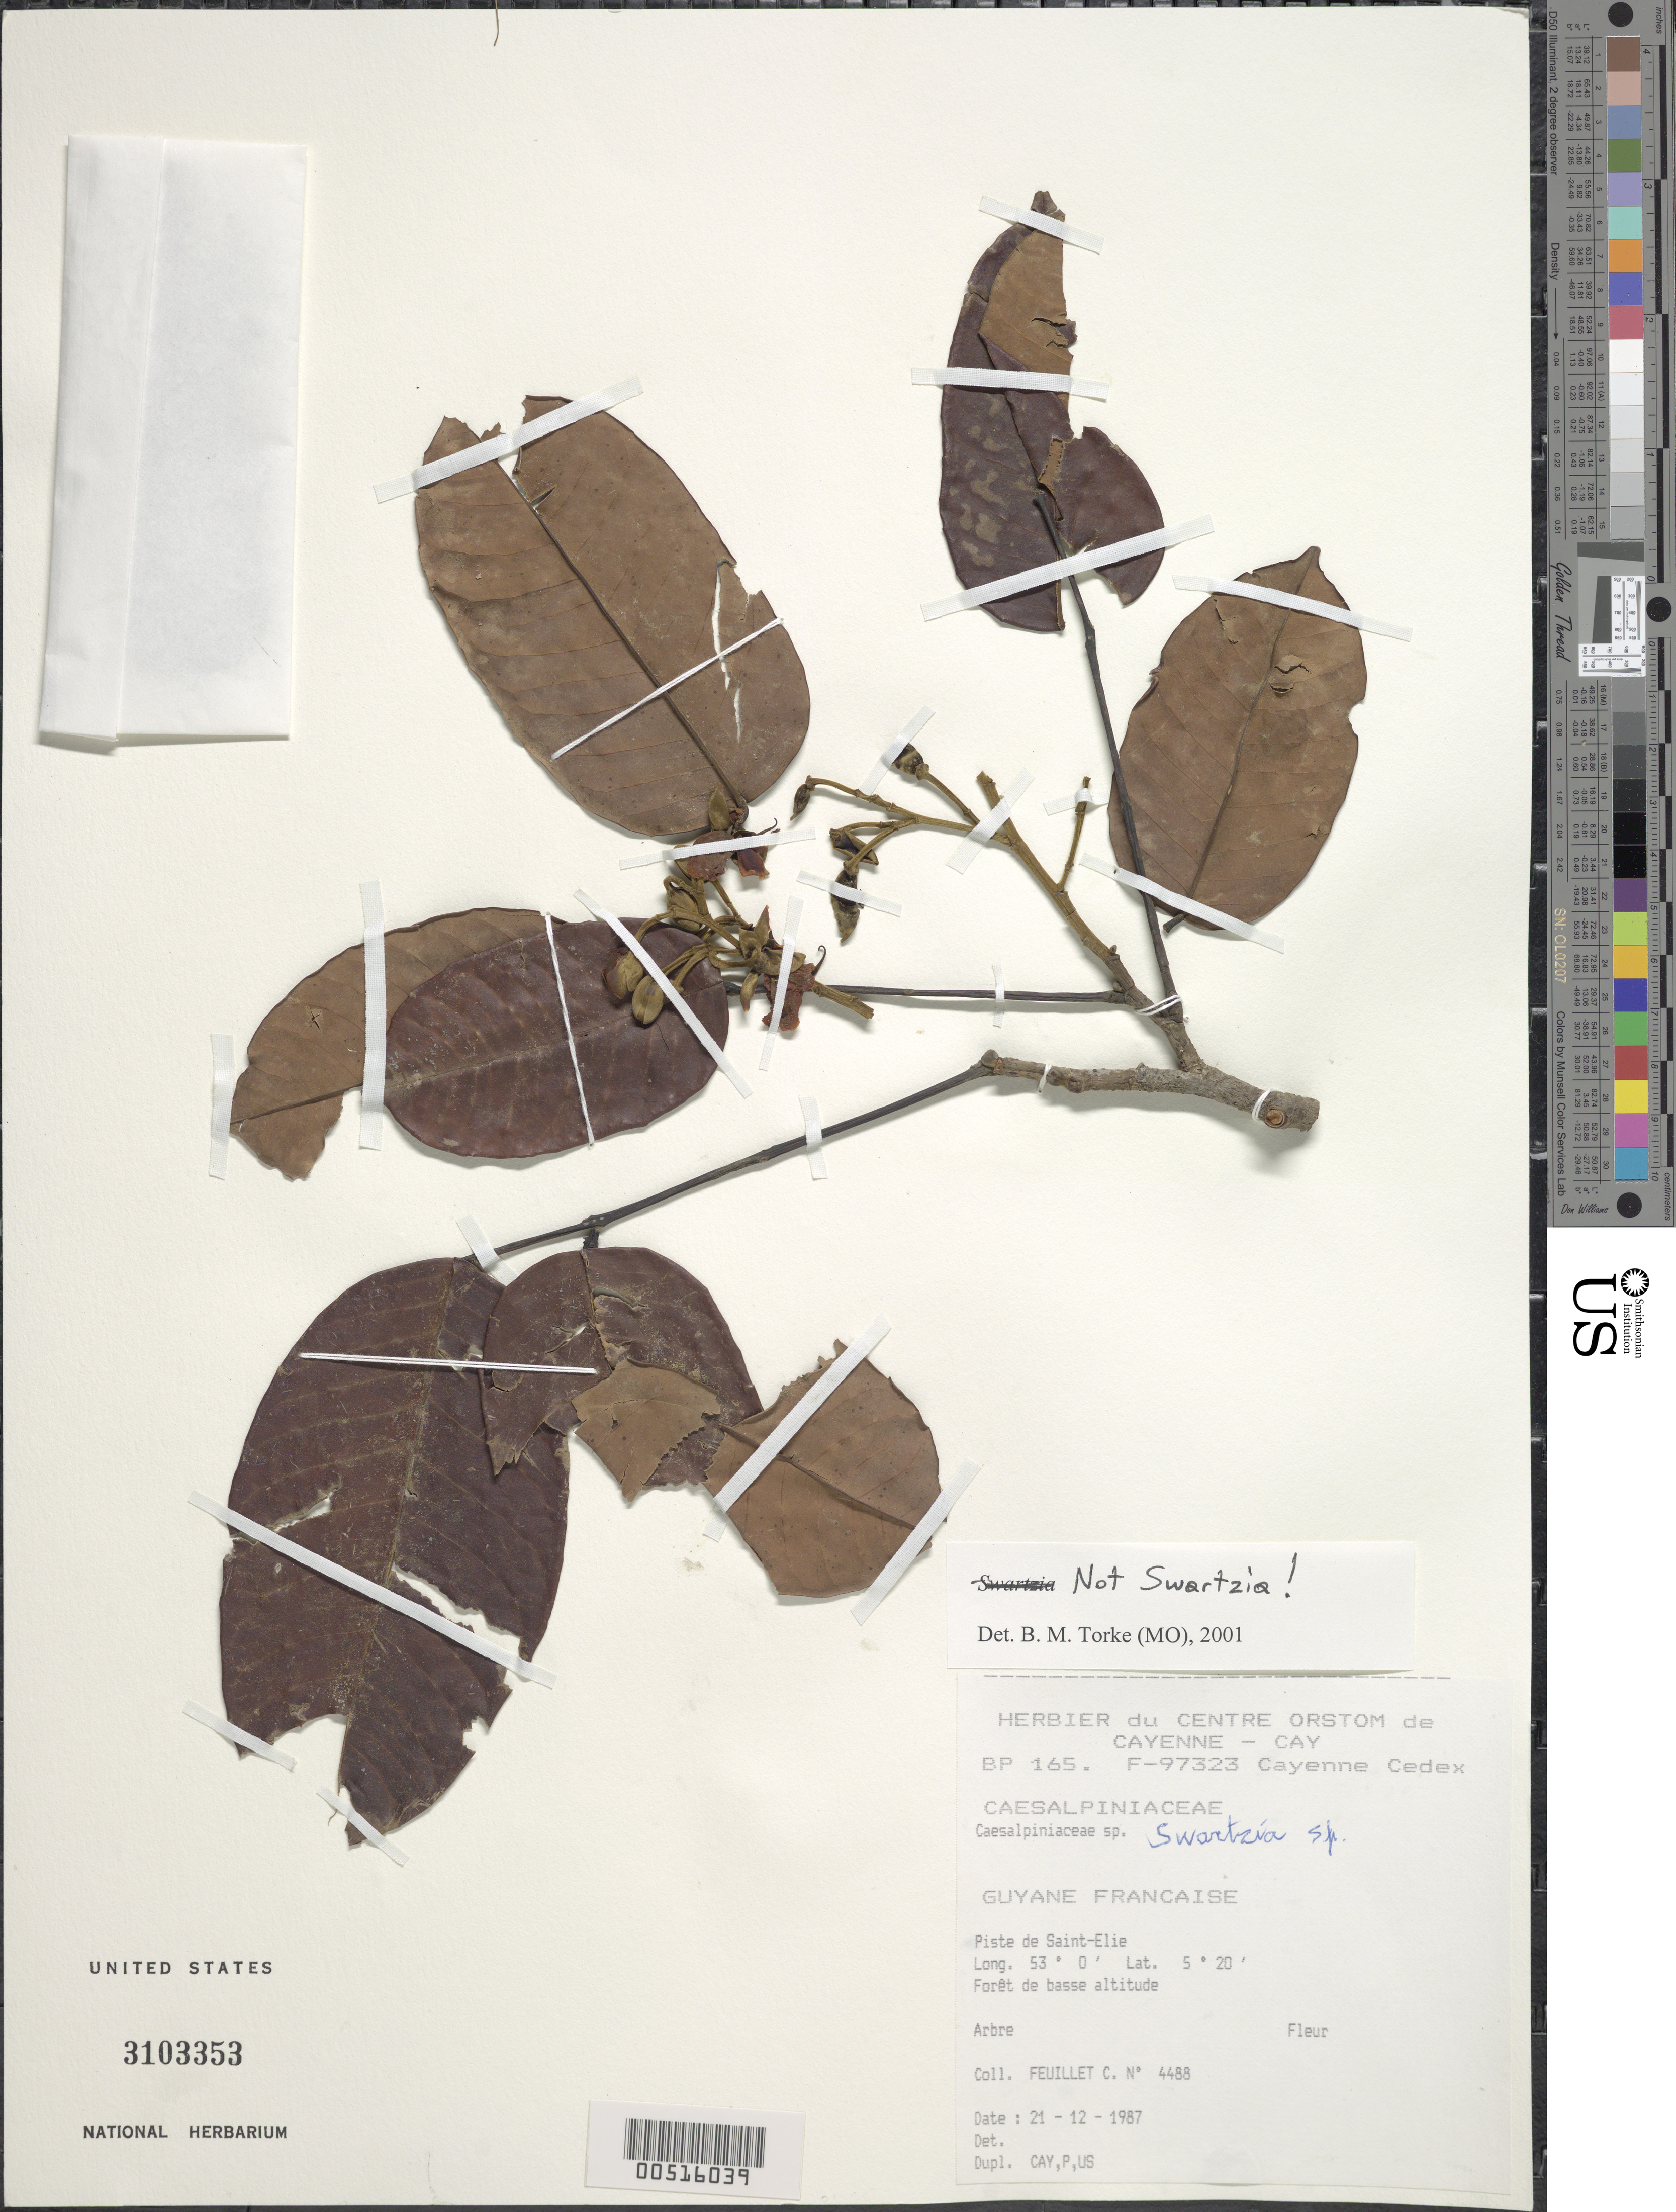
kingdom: Plantae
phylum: Tracheophyta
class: Magnoliopsida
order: Fabales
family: Fabaceae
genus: Dicorynia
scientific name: Dicorynia guianensis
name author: Amshoff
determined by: Mansano, V. F.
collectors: J. J. Pipoly & G. Gharbarran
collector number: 9571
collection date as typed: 01 Jan 1987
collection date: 1987-01-01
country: French Guiana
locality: Piste de saint-elie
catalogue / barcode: US 3103353